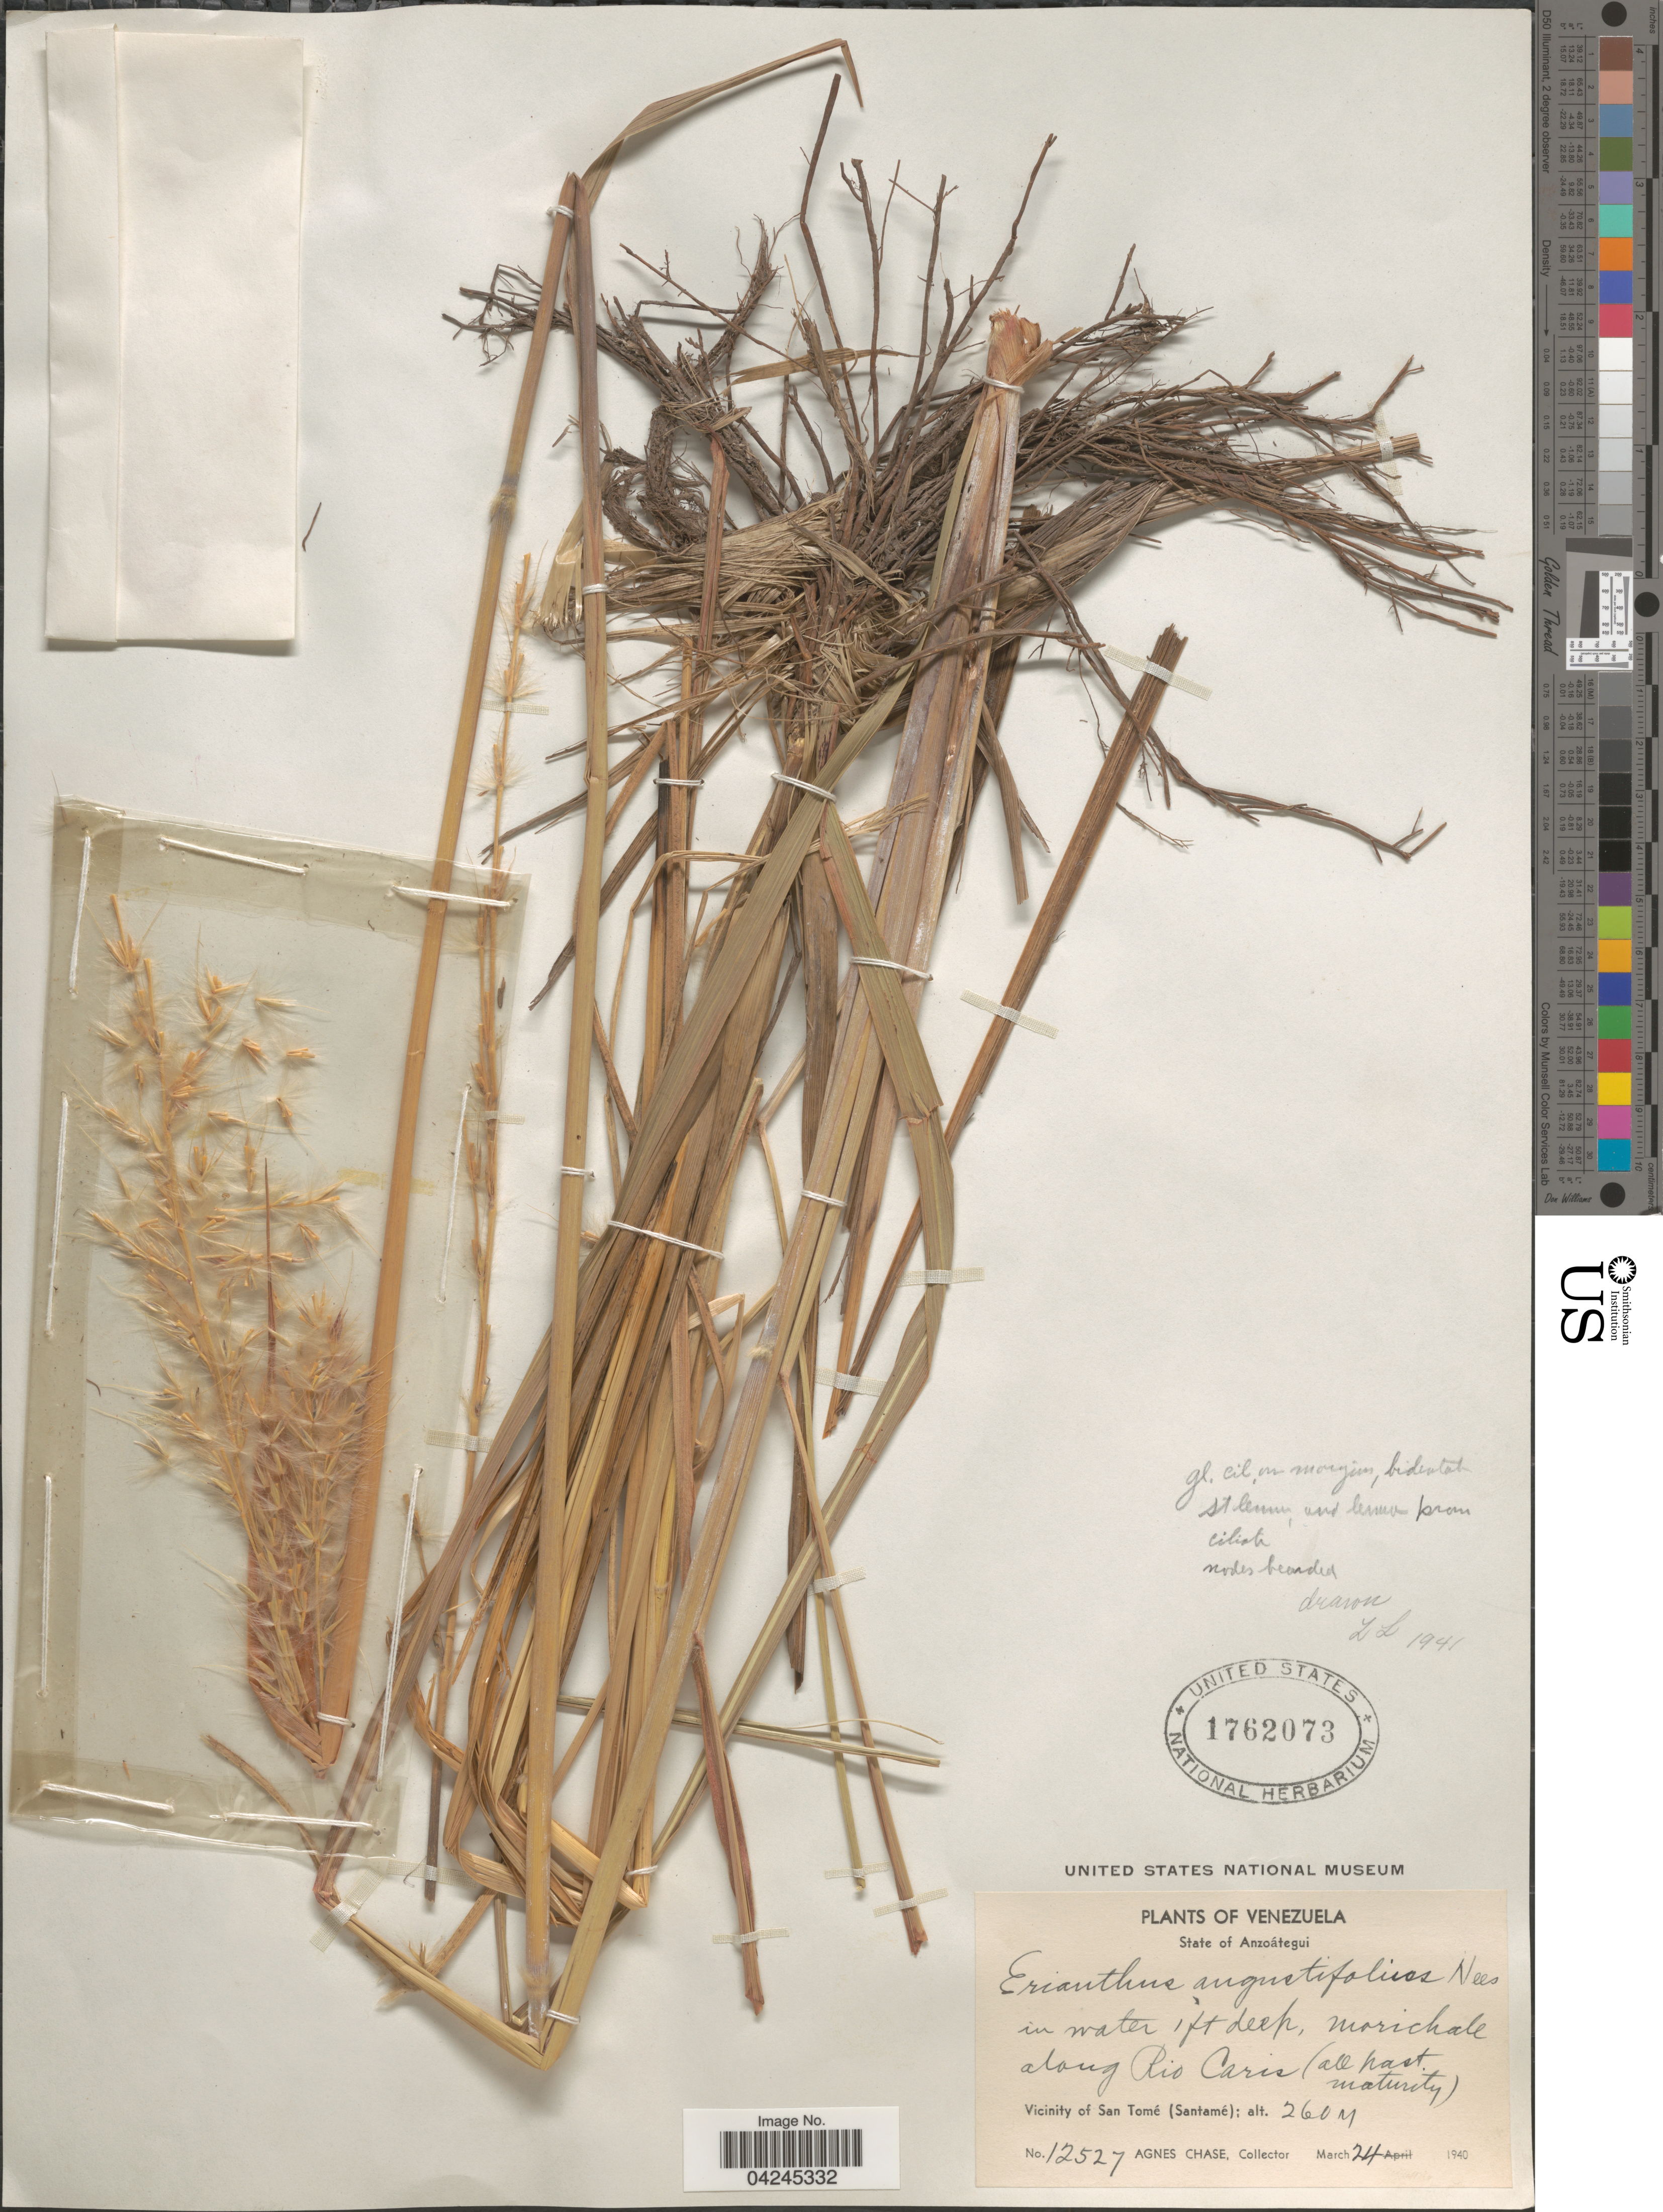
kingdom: Plantae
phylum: Tracheophyta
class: Liliopsida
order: Poales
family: Poaceae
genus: Erianthus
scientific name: Erianthus angustifolius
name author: Nees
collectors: A. Chase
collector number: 12527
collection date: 1940-03-24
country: Venezuela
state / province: Anzoategui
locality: Morichall along Rio Caris. Vicinity of San Tomé (Santamé).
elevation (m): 260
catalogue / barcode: US 1762073